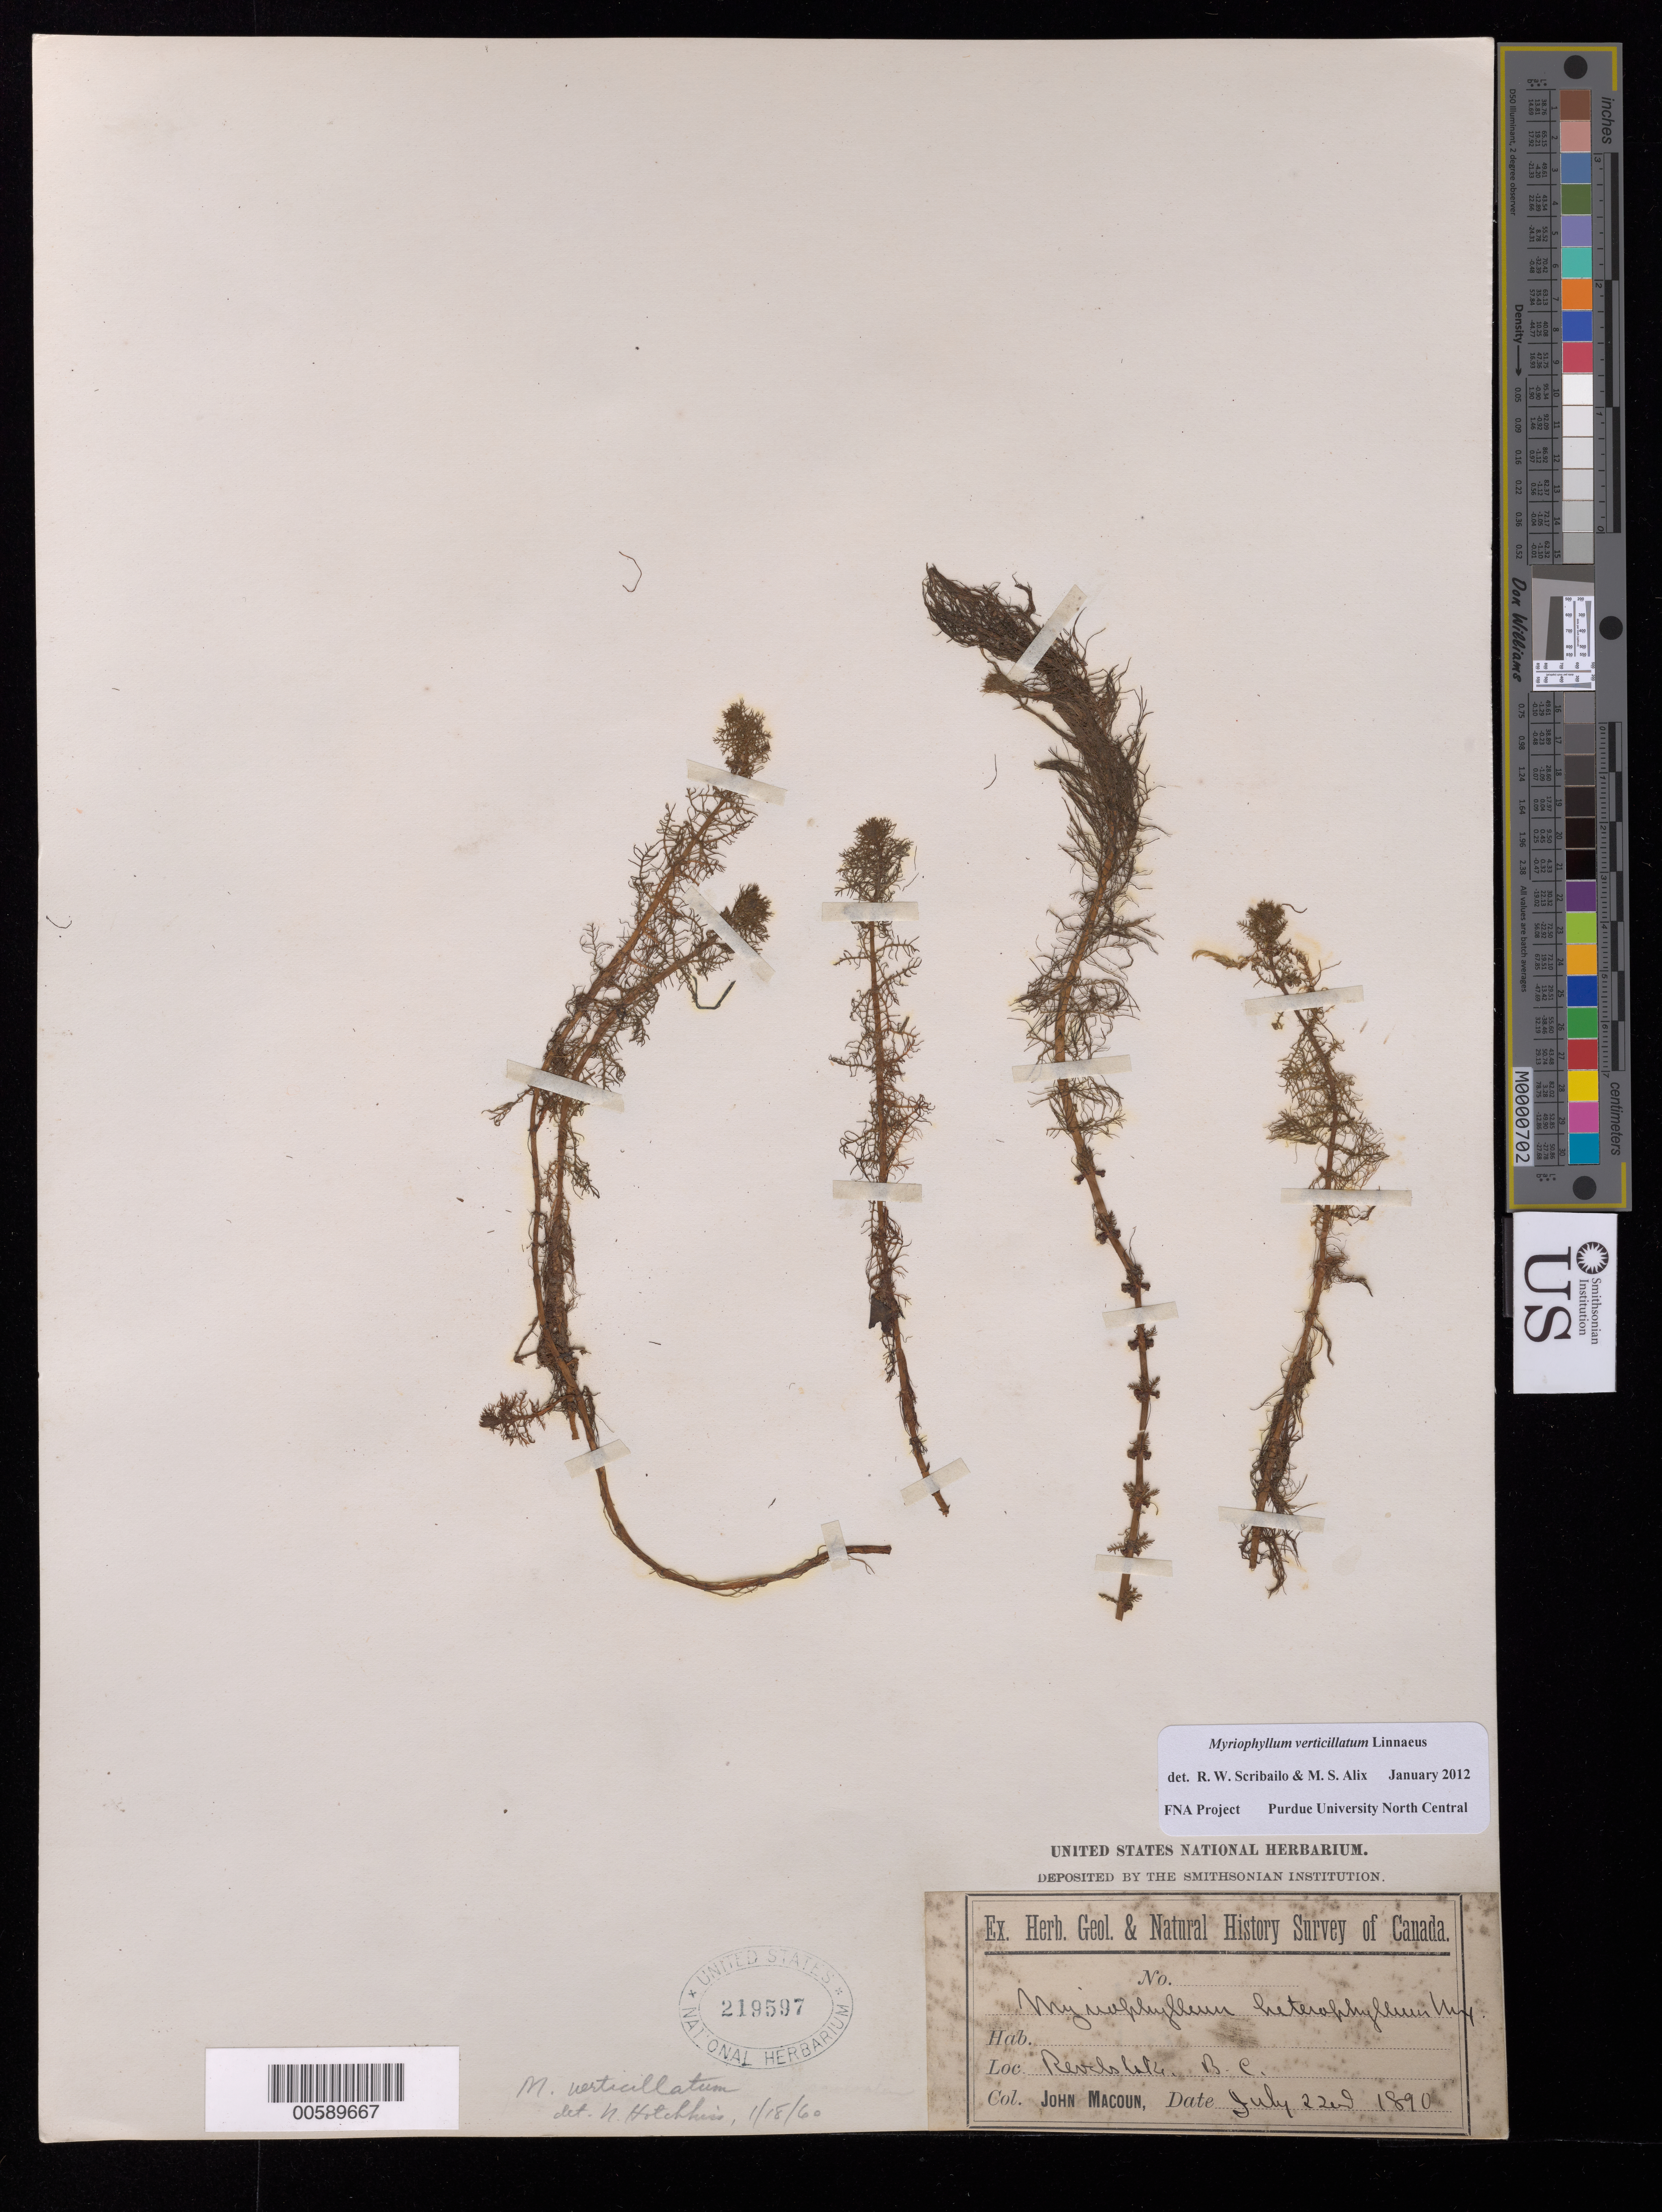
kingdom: Plantae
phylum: Tracheophyta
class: Magnoliopsida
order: Saxifragales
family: Haloragaceae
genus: Myriophyllum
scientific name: Myriophyllum verticillatum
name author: L.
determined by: Scribailo, R. W.; Alix, M. S.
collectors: J. Macoun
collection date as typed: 22 Jul 1890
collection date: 1890-07-22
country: Canada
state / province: British Columbia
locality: Revels Lake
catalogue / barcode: US 219597